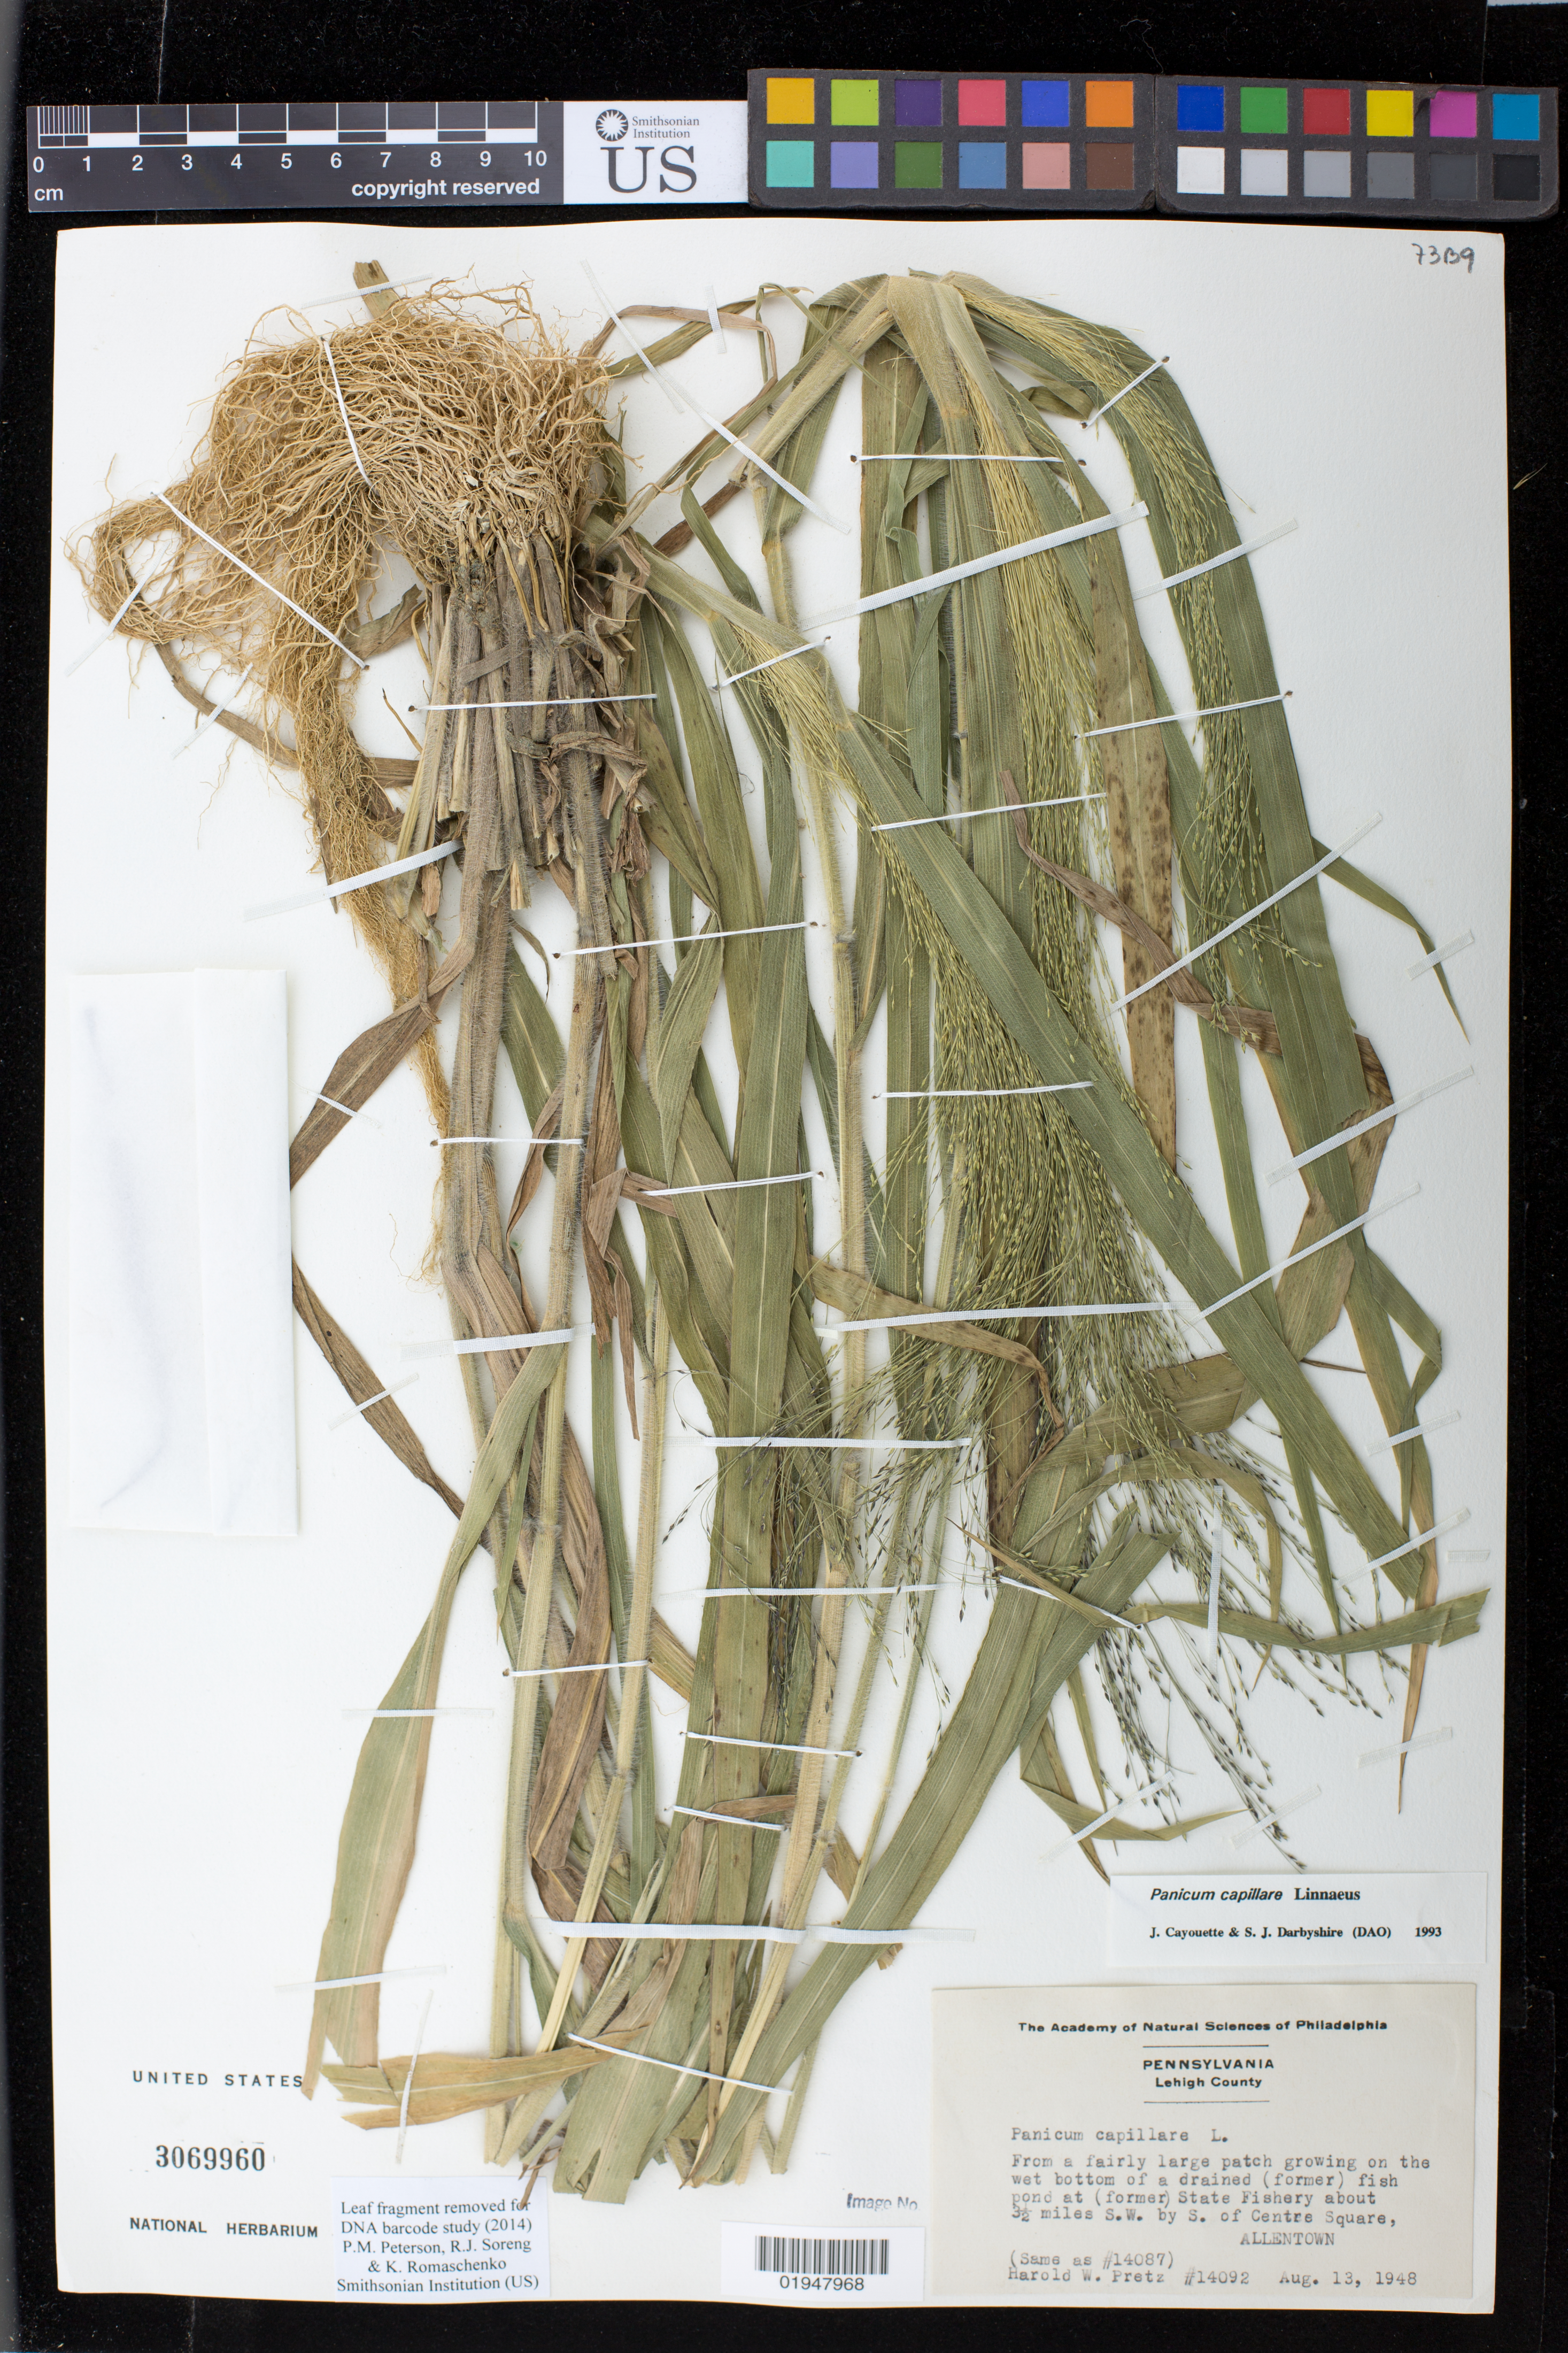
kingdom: Plantae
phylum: Tracheophyta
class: Liliopsida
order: Poales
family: Poaceae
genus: Panicum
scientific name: Panicum capillare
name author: L.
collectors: H. W. Pretz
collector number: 14092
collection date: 1948-08-13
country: United States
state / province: Pennsylvania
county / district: Lehigh County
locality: Former State Fishery about 3 1/2 miles S.W. by S. of Centre Square, Allentown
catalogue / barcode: US 3069960